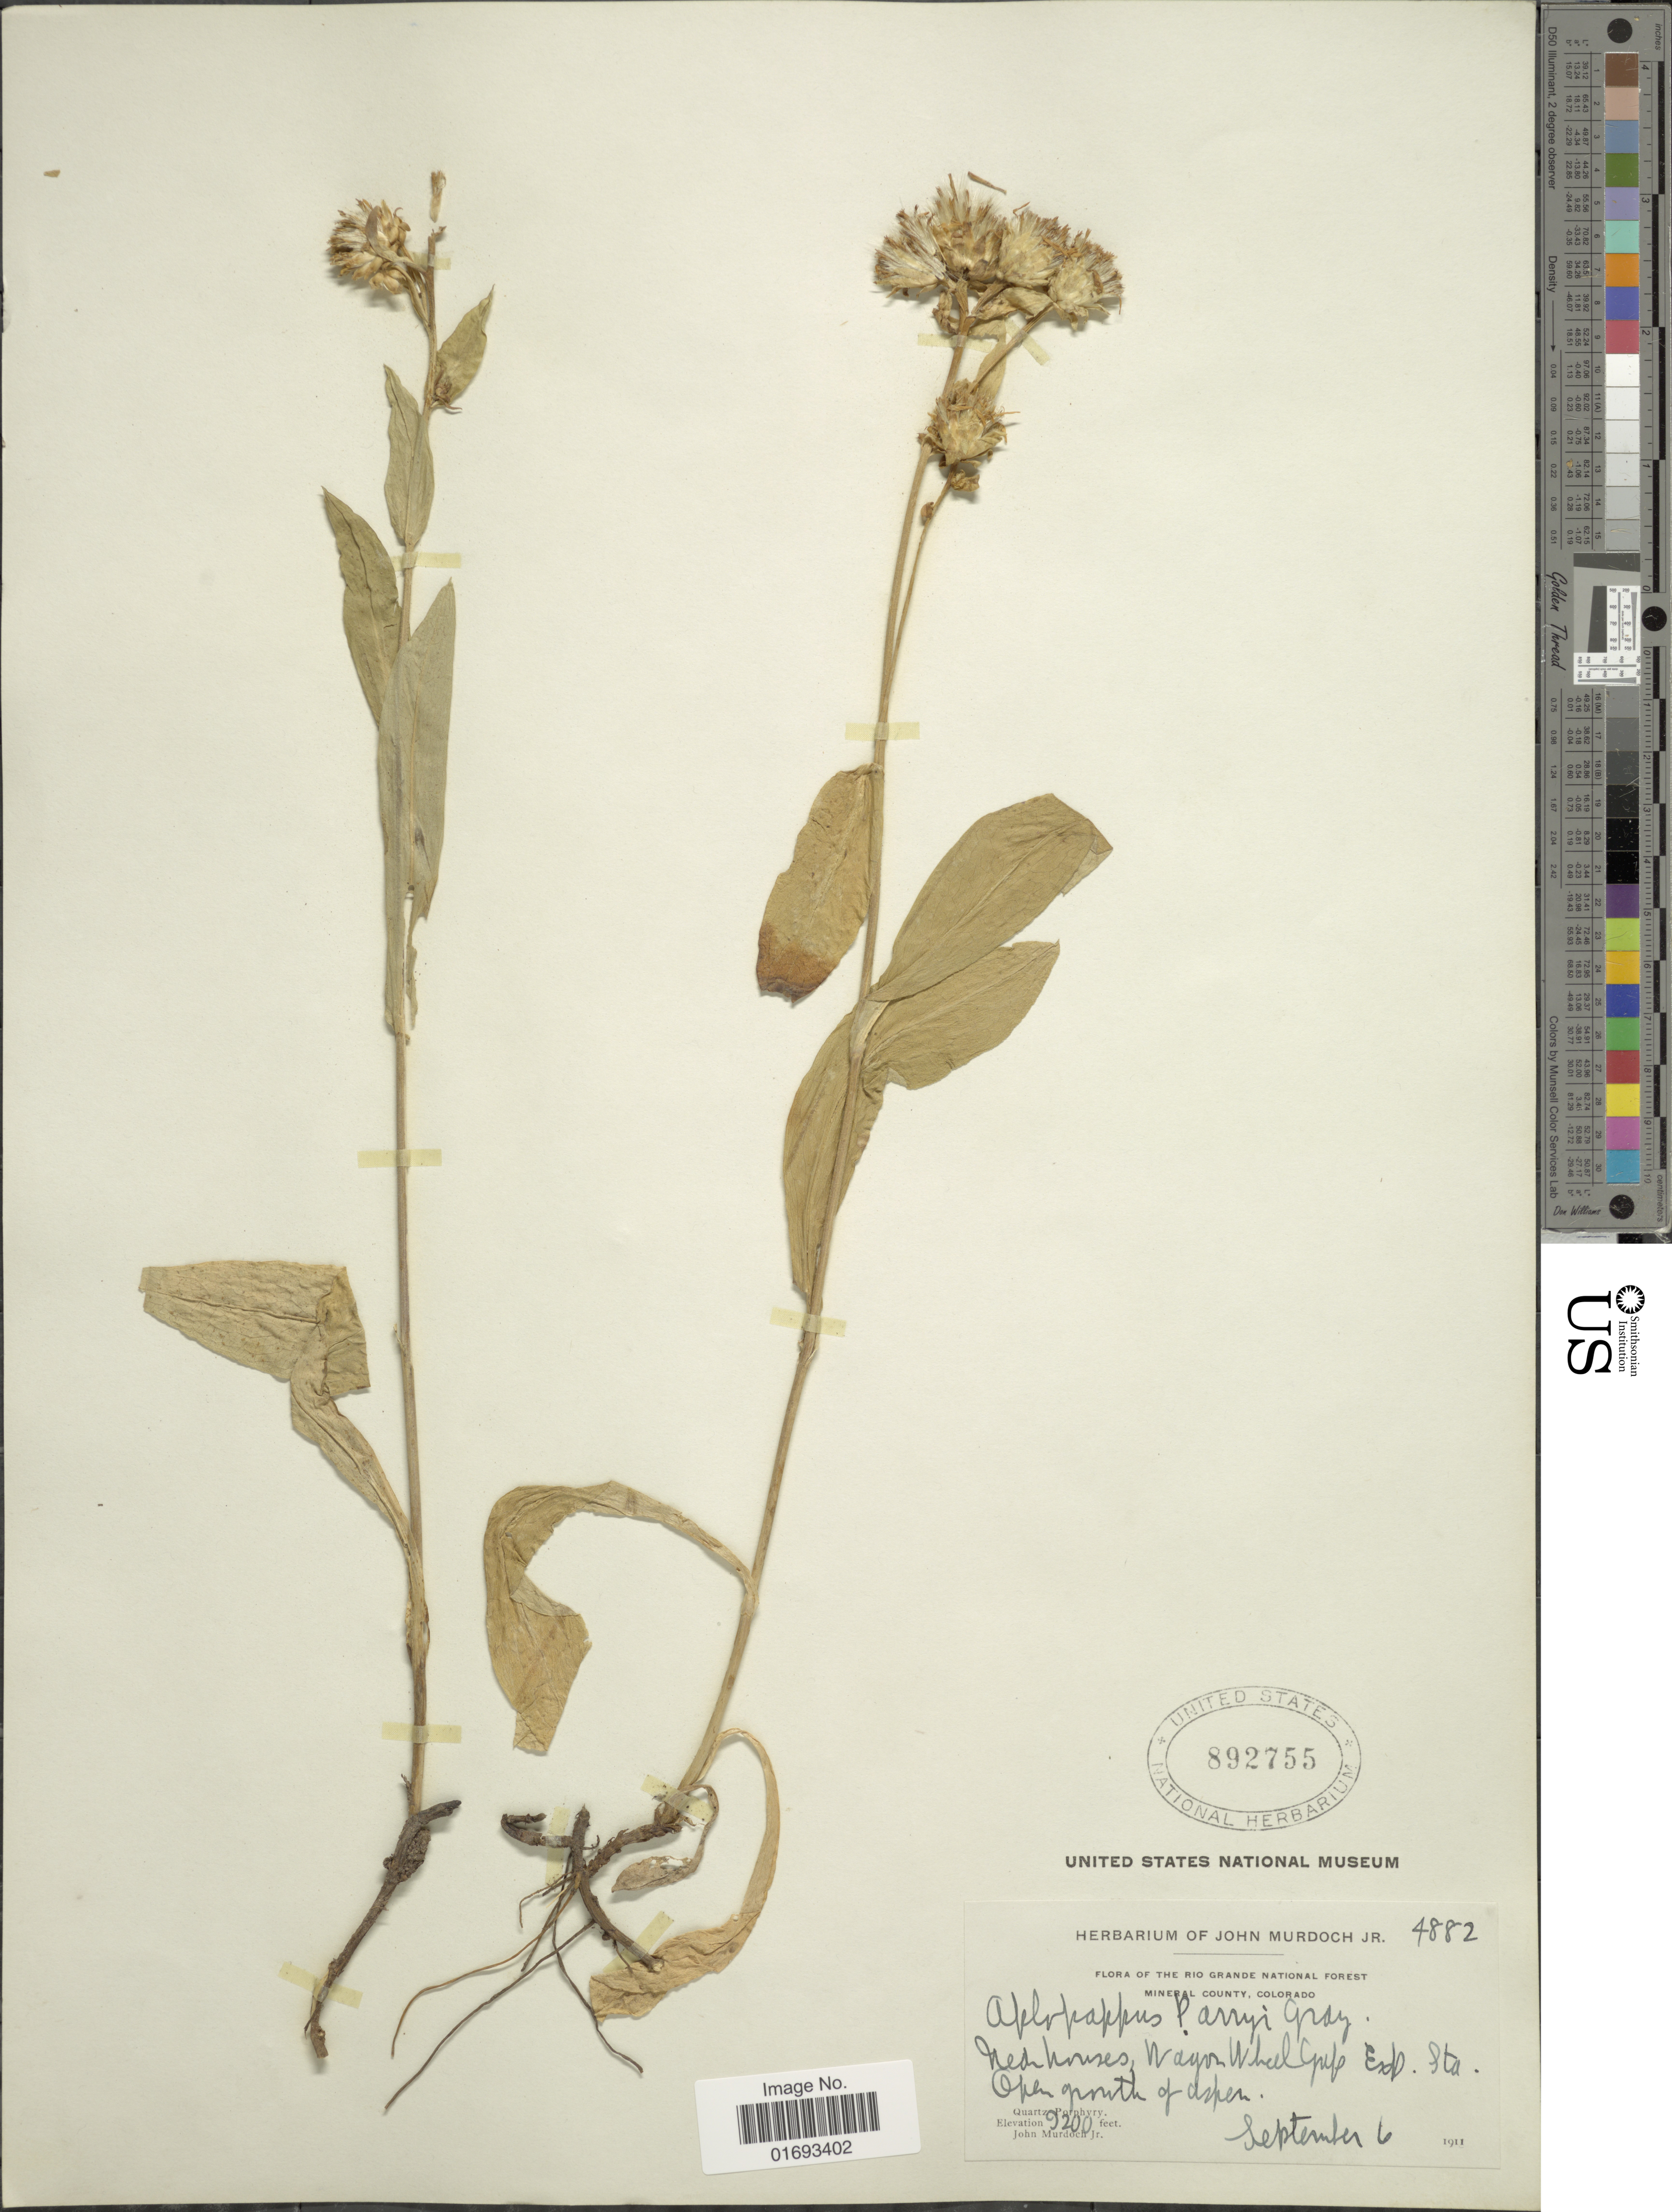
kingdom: Plantae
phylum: Tracheophyta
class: Magnoliopsida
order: Asterales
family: Asteraceae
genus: Oreochrysum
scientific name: Oreochrysum parryi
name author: (A. Gray) Rydb.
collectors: J. Murdoch Jr.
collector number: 7882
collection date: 1911-09-06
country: United States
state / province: Colorado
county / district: Mineral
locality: Rio Grande National Forest, Mineral County, near house Wagon Wheel Gap, Exp. Sta. open growth of aspen.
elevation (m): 2804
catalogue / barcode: US 892755